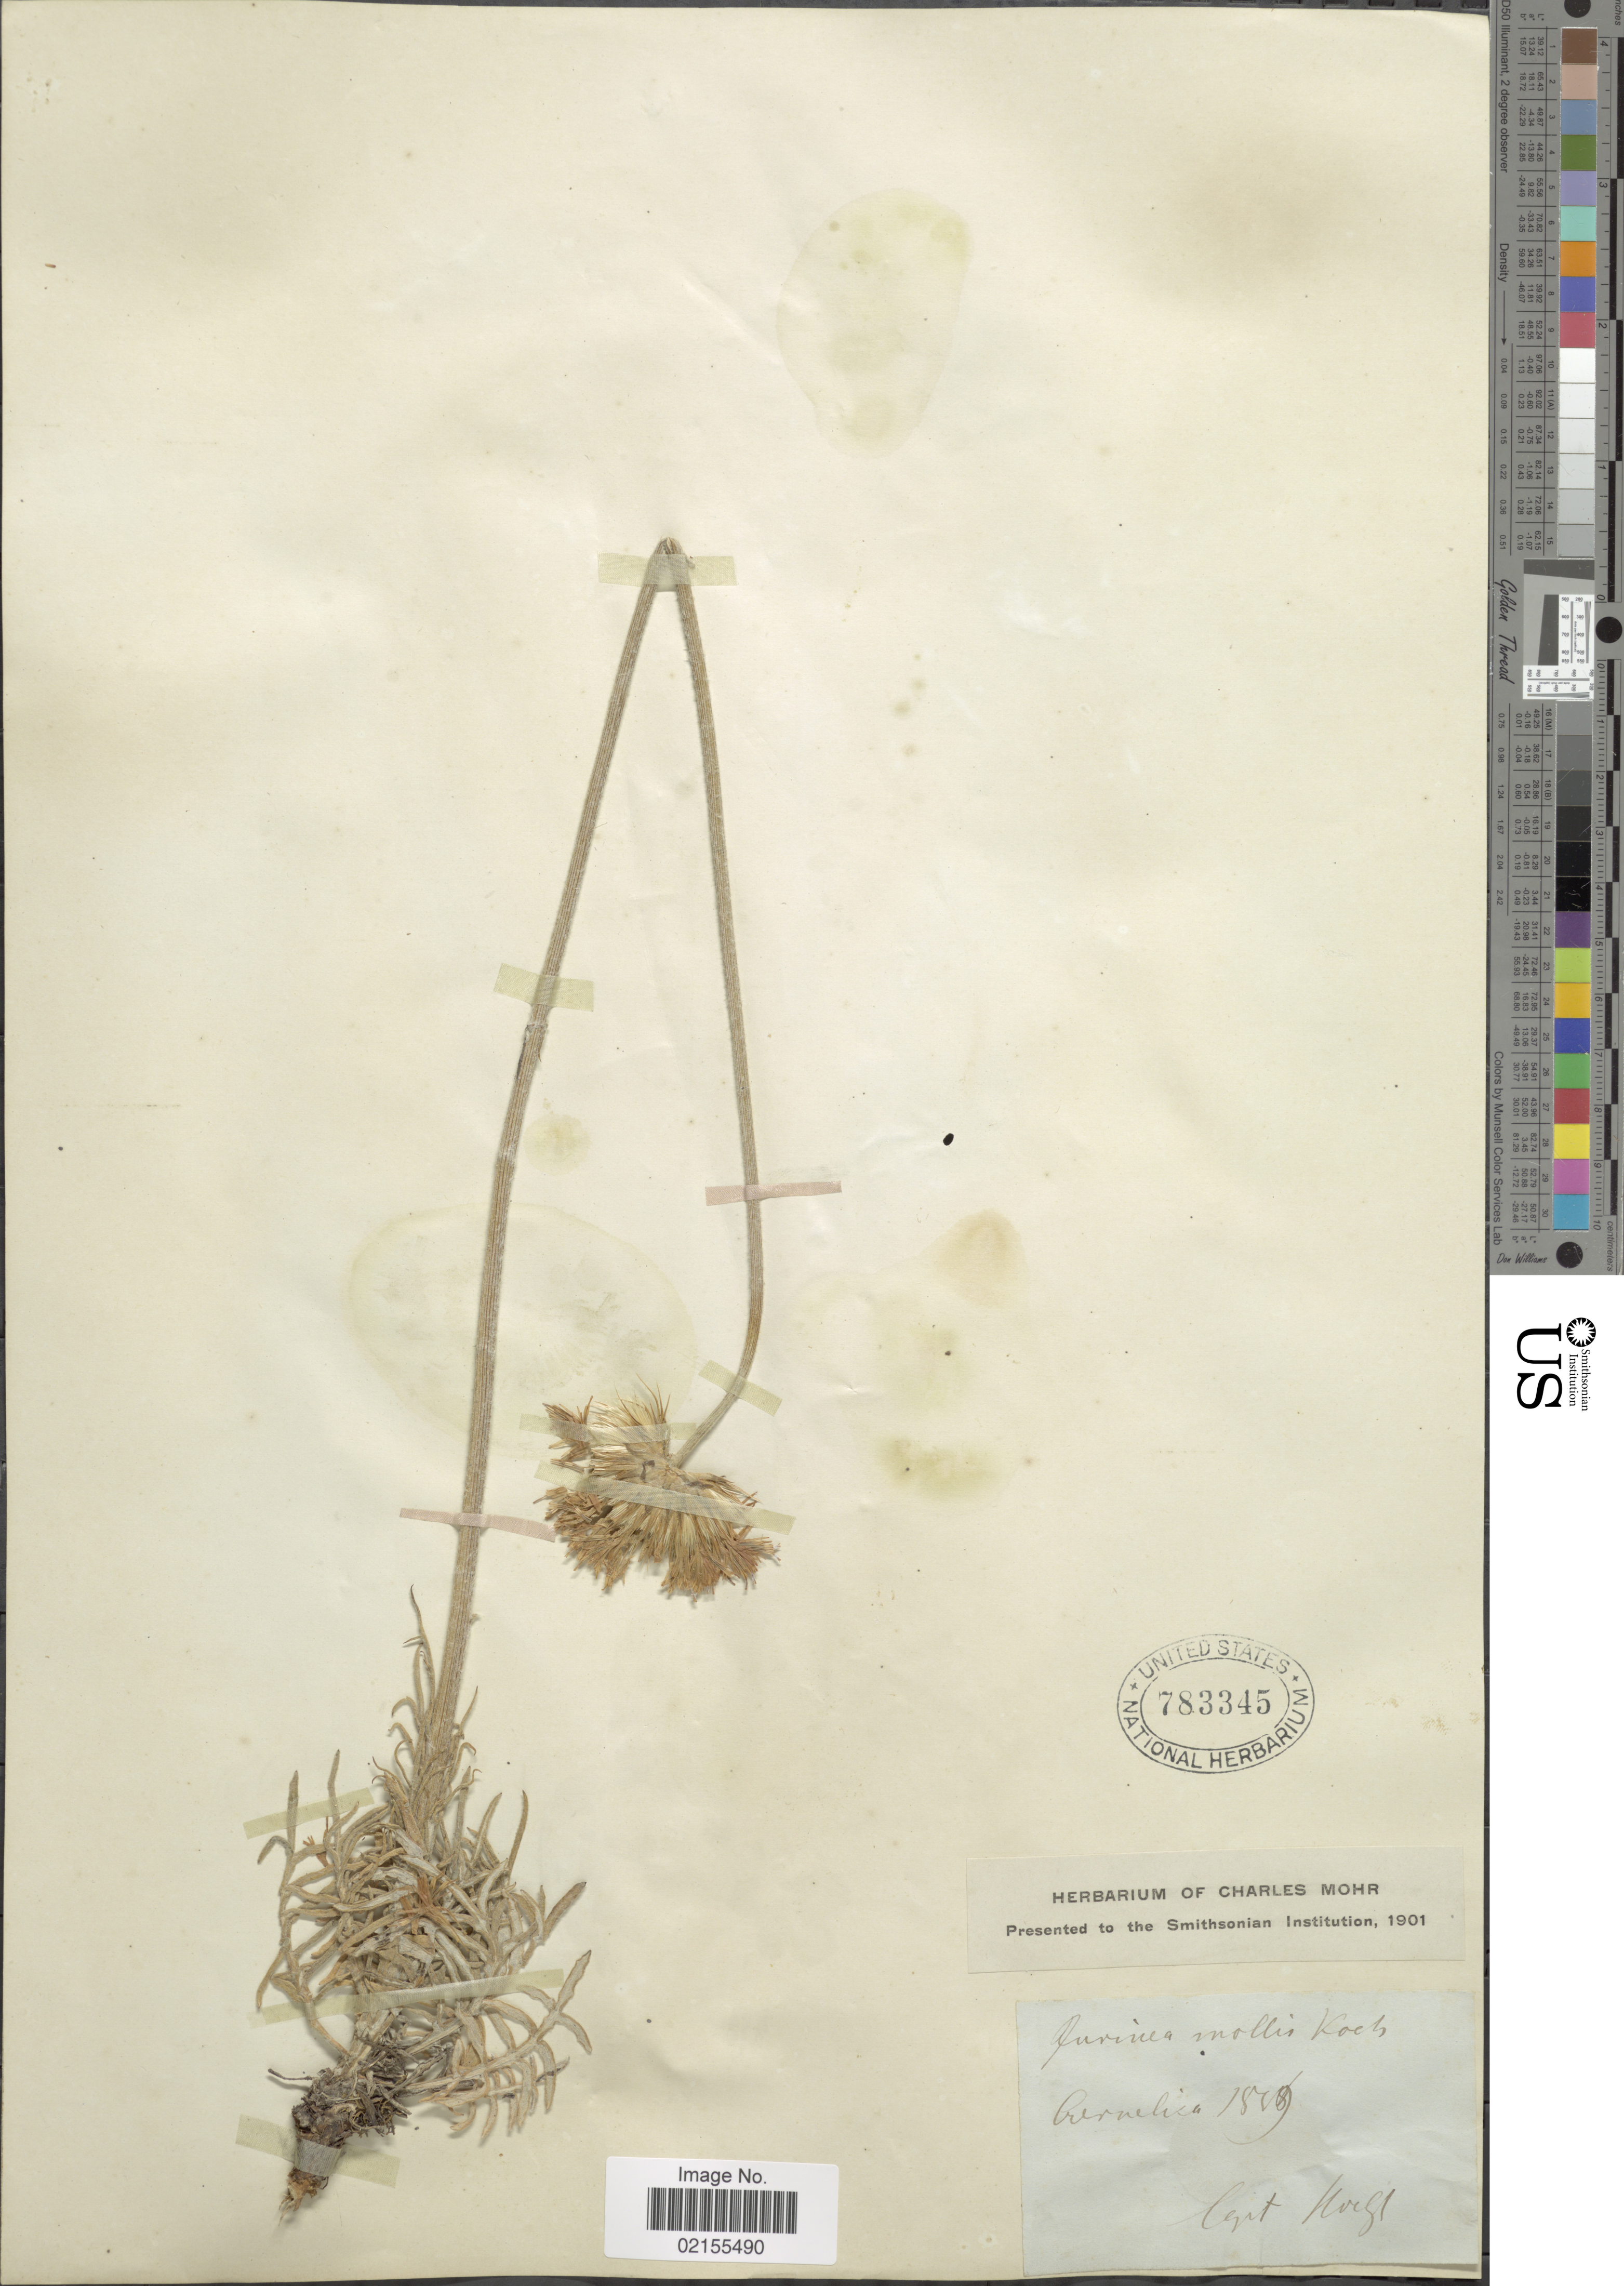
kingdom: Plantae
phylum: Tracheophyta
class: Magnoliopsida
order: Asterales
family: Asteraceae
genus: Jurinea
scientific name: Jurinea mollis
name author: Rchb.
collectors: Hoyt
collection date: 1818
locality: Crernelica [interpreted]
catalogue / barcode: US 783345